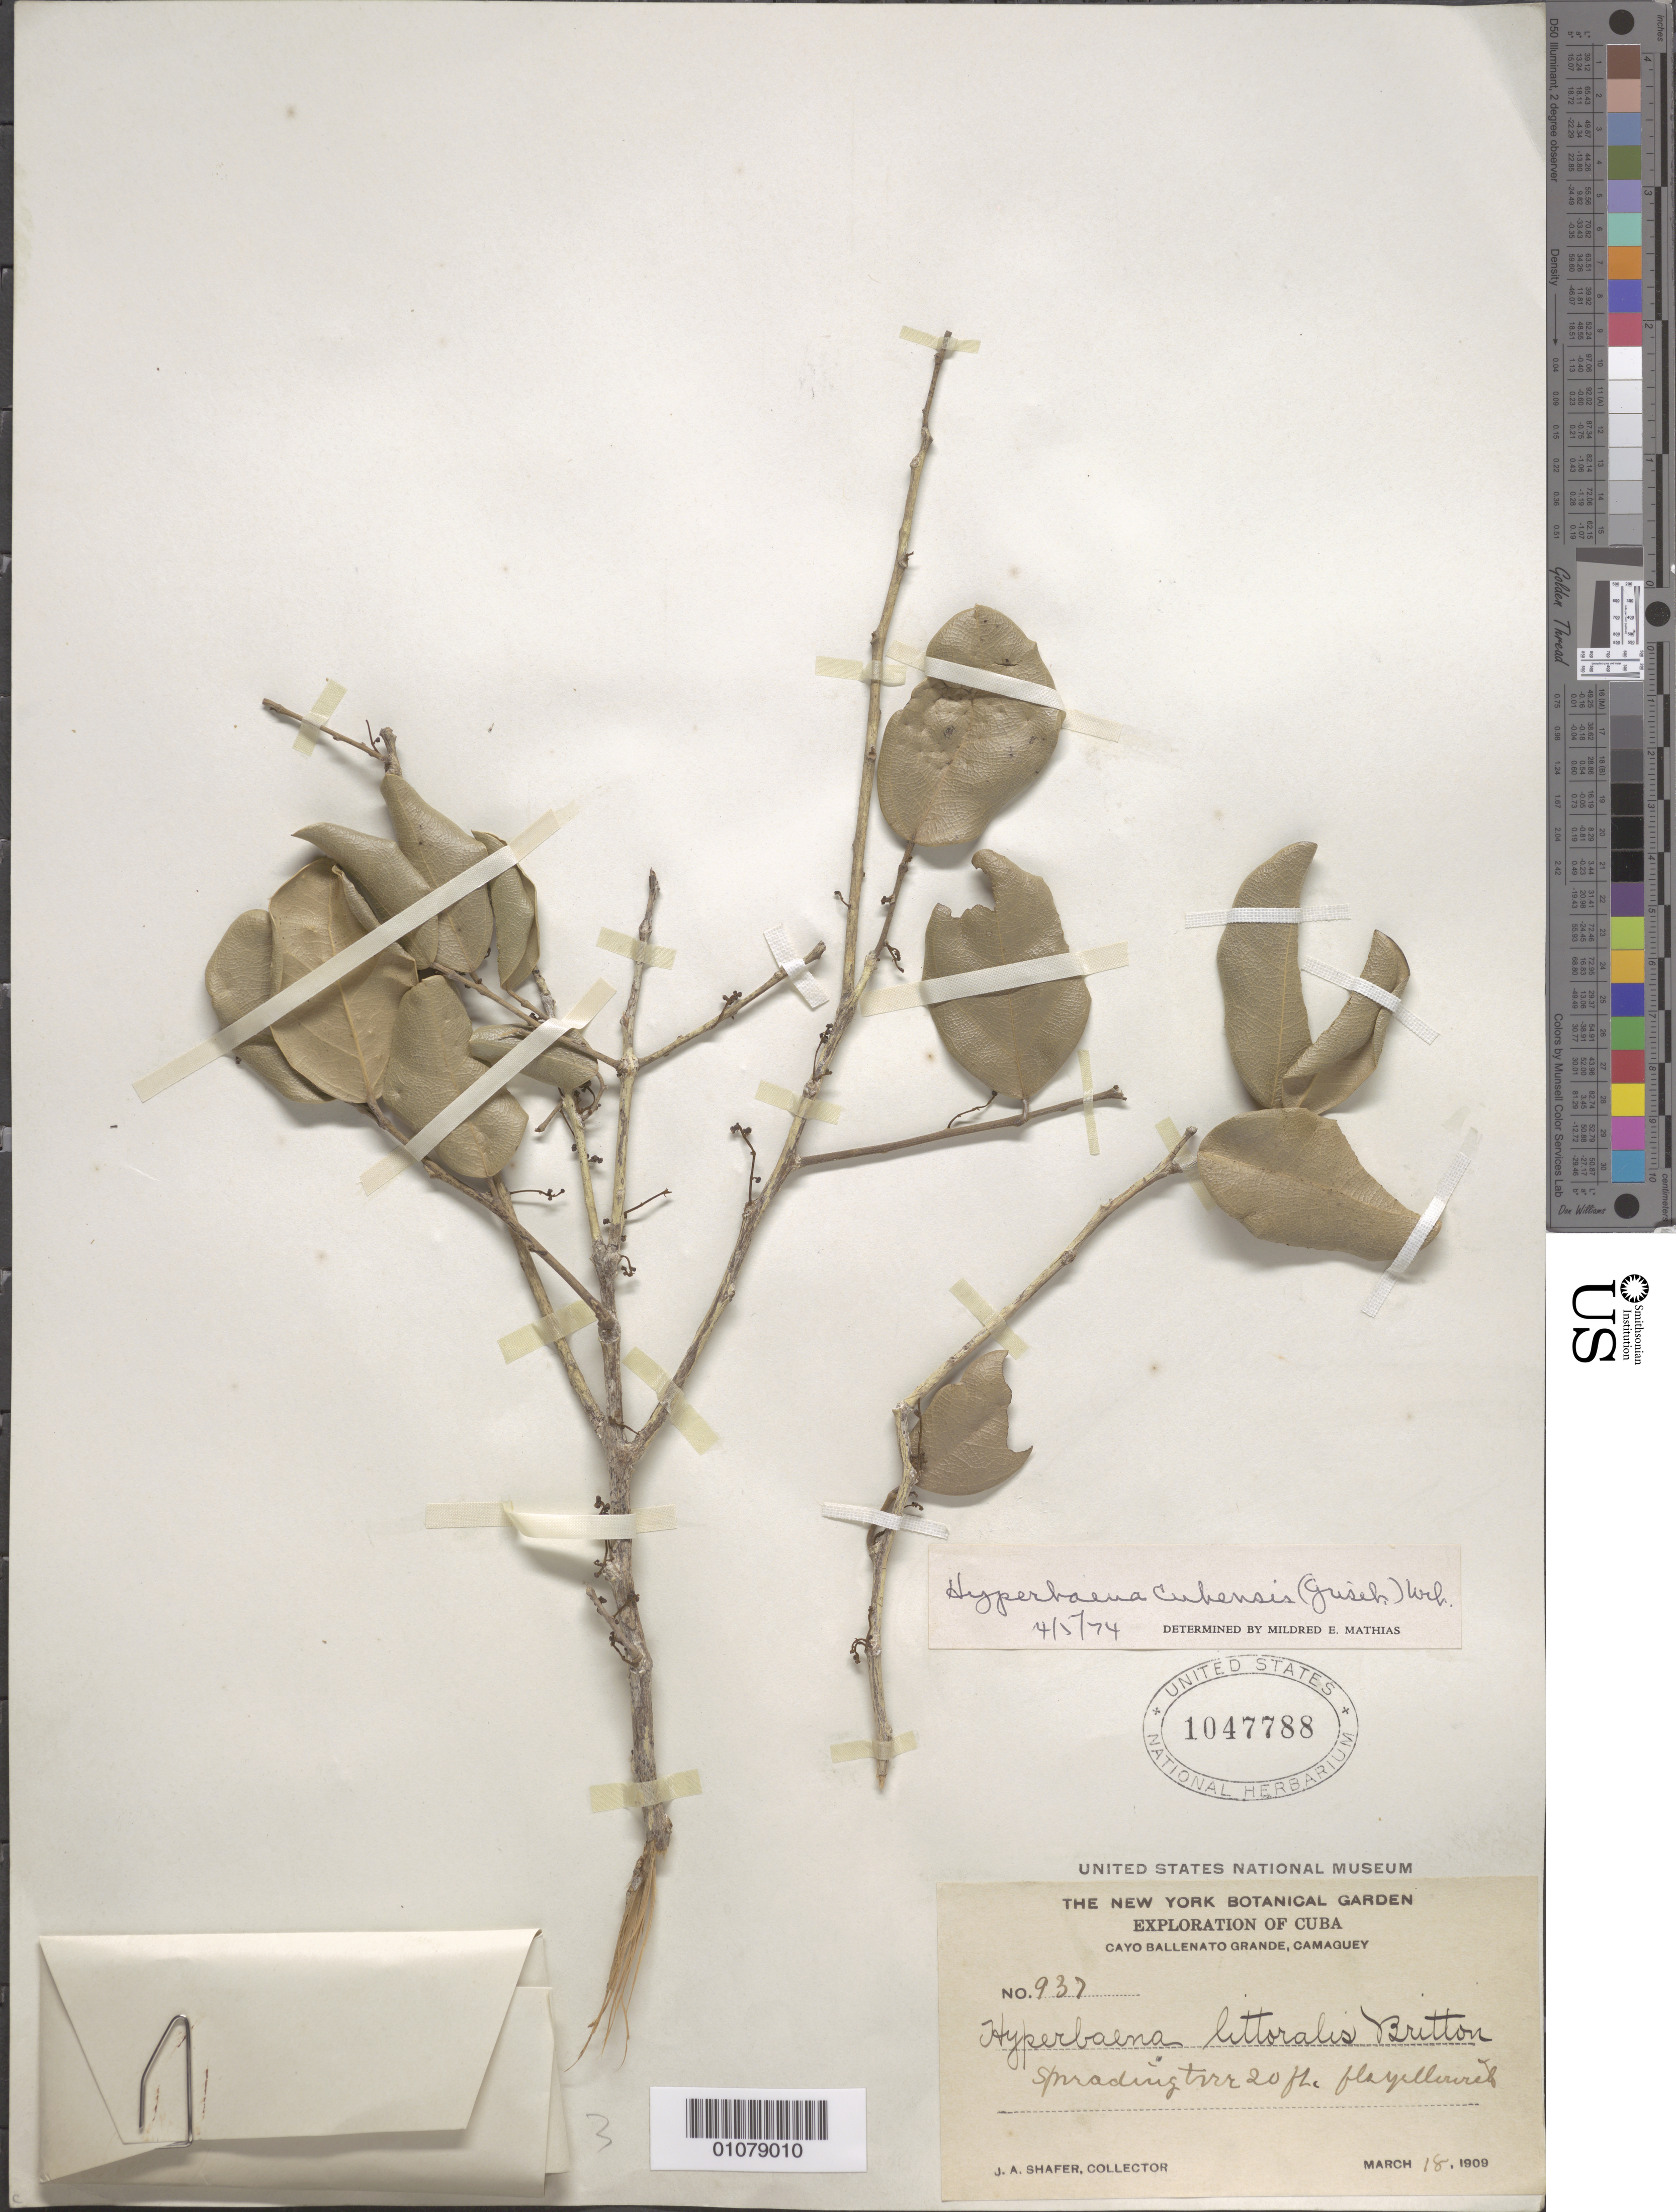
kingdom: Plantae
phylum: Tracheophyta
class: Magnoliopsida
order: Ranunculales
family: Menispermaceae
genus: Hyperbaena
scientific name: Hyperbaena cubensis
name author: (Griseb.) Urb.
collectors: J. A. Shafer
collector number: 937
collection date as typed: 18 Mar 1909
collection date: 1909-03-18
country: Cuba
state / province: Camagüey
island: Cuba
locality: Cayo Ballenato Grande, Camaguey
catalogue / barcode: US 1047788